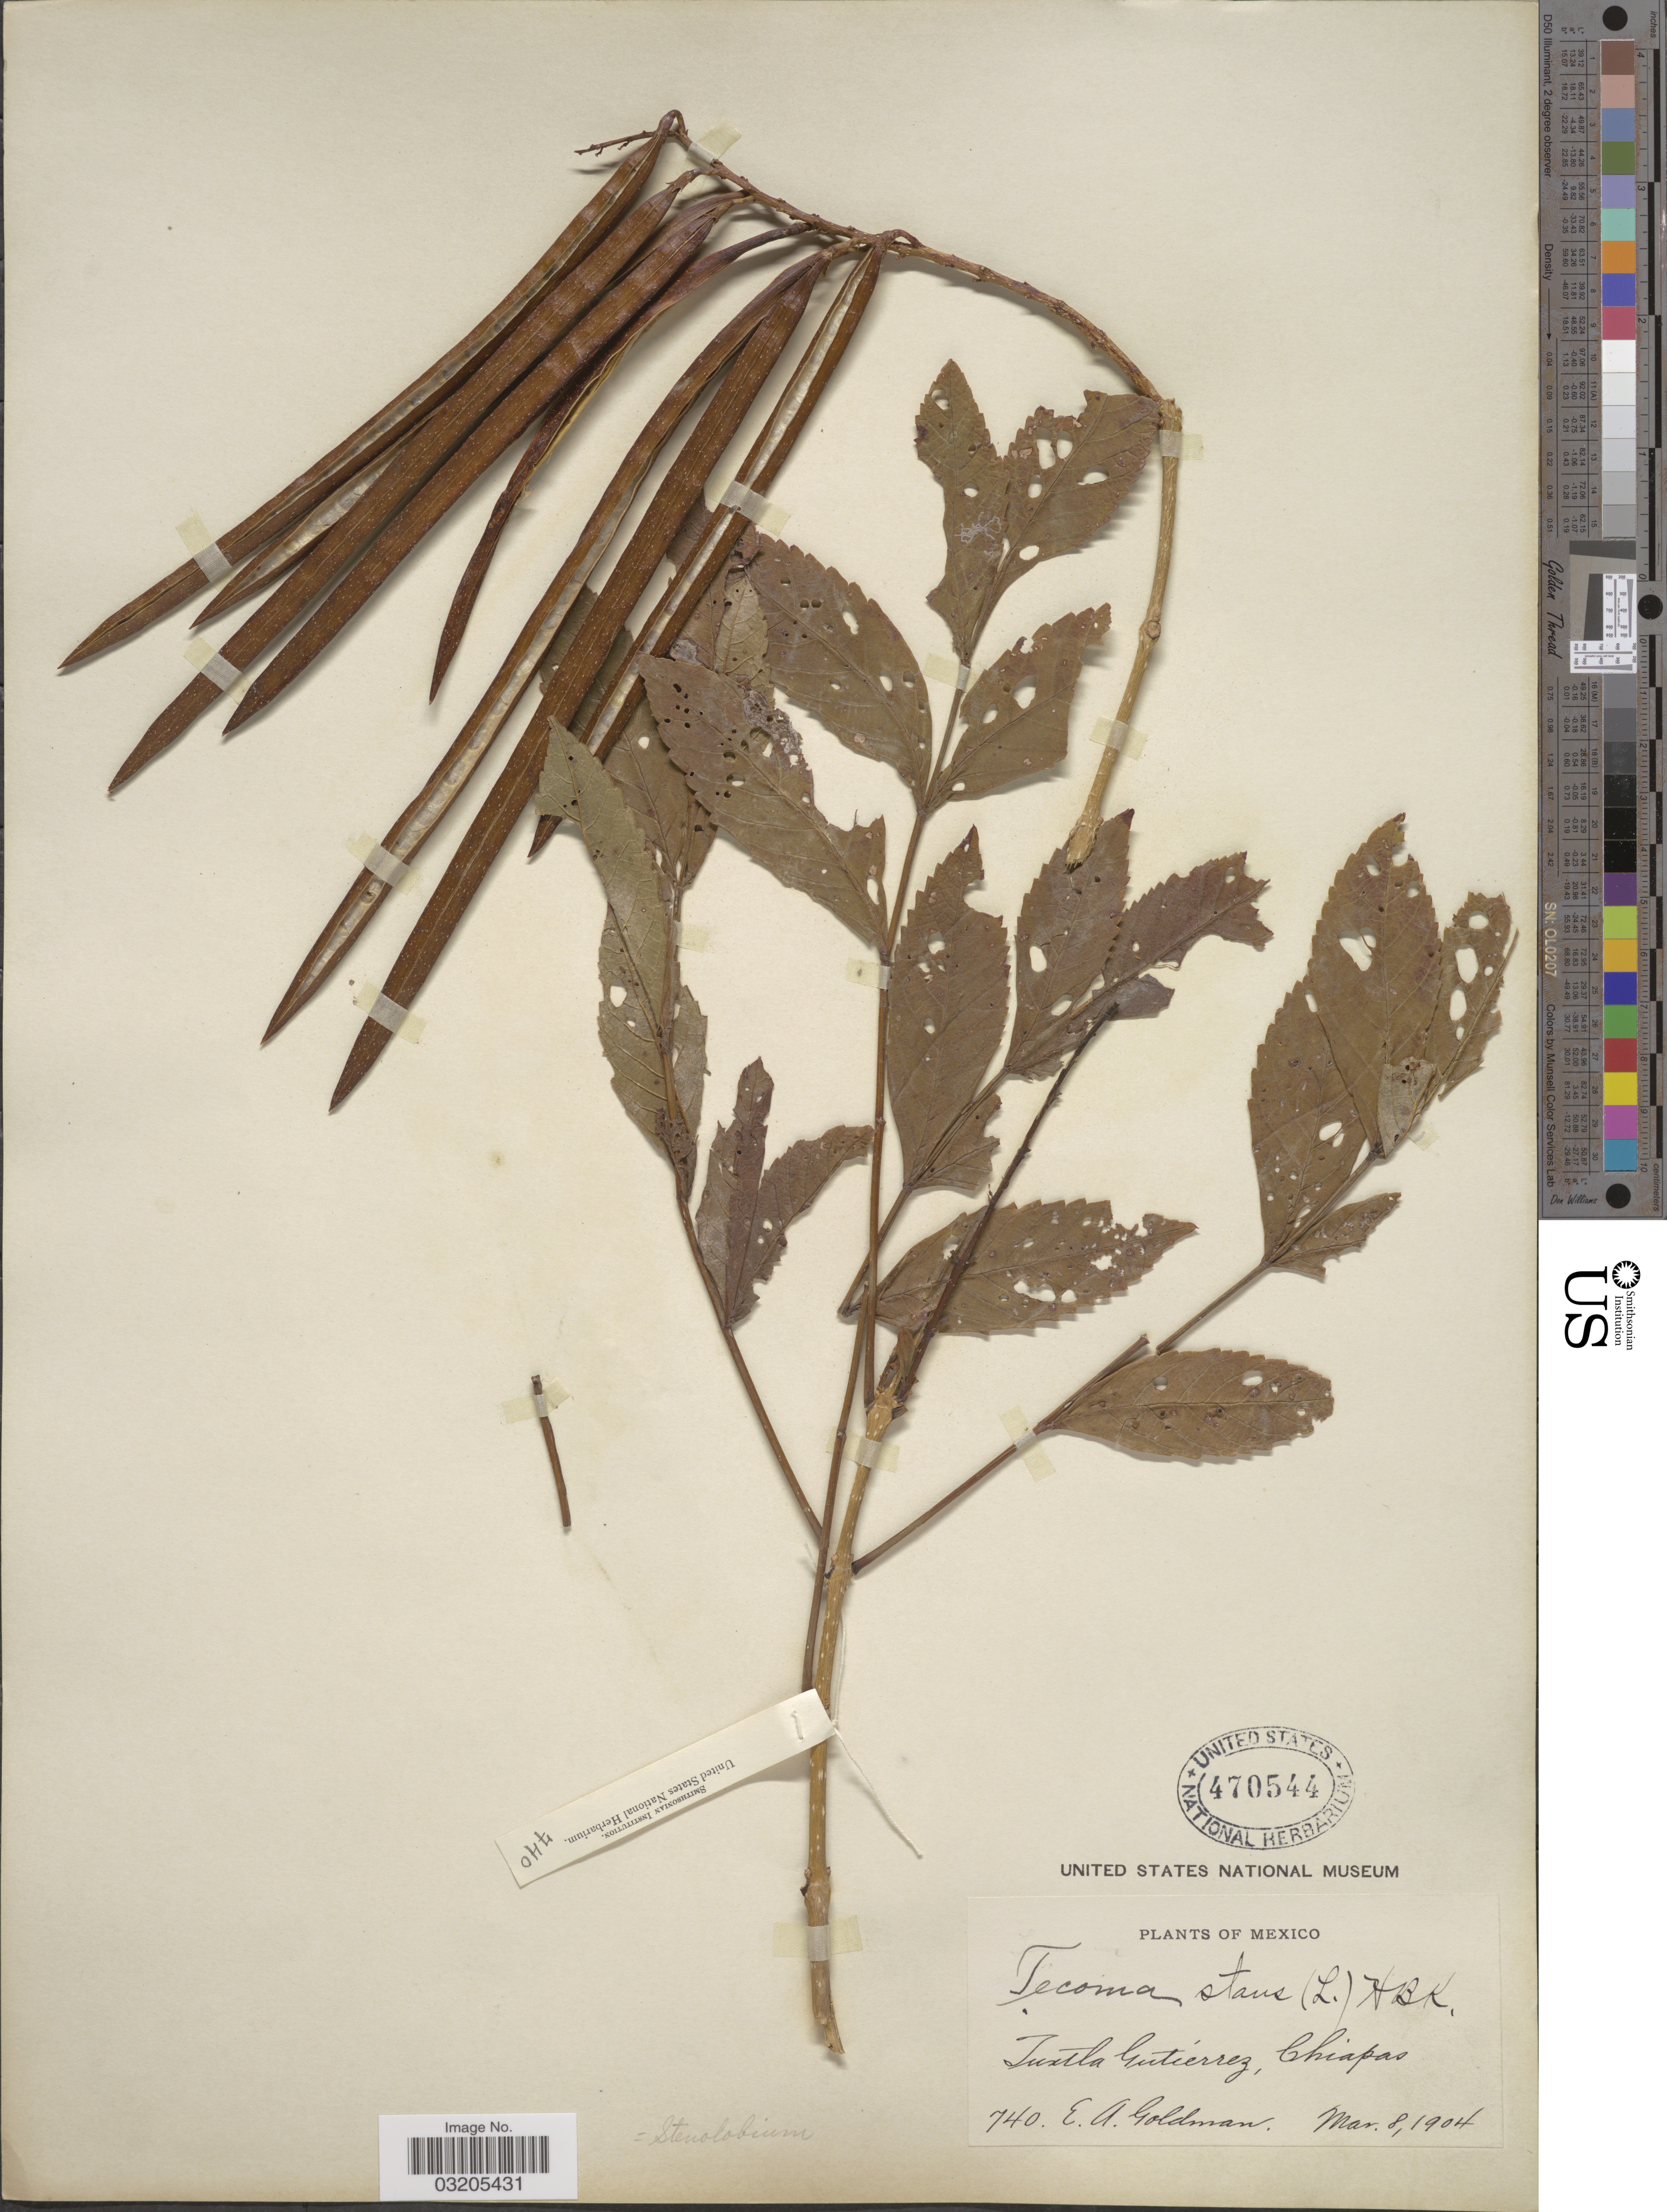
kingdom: Plantae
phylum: Tracheophyta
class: Magnoliopsida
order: Lamiales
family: Bignoniaceae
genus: Tecoma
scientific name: Tecoma stans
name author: (L.) Juss. ex Kunth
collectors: E. A. Goldman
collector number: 740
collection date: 1904-03-08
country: Mexico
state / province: Chiapas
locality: Tuxtla Gutiérrez.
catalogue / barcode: US 470544